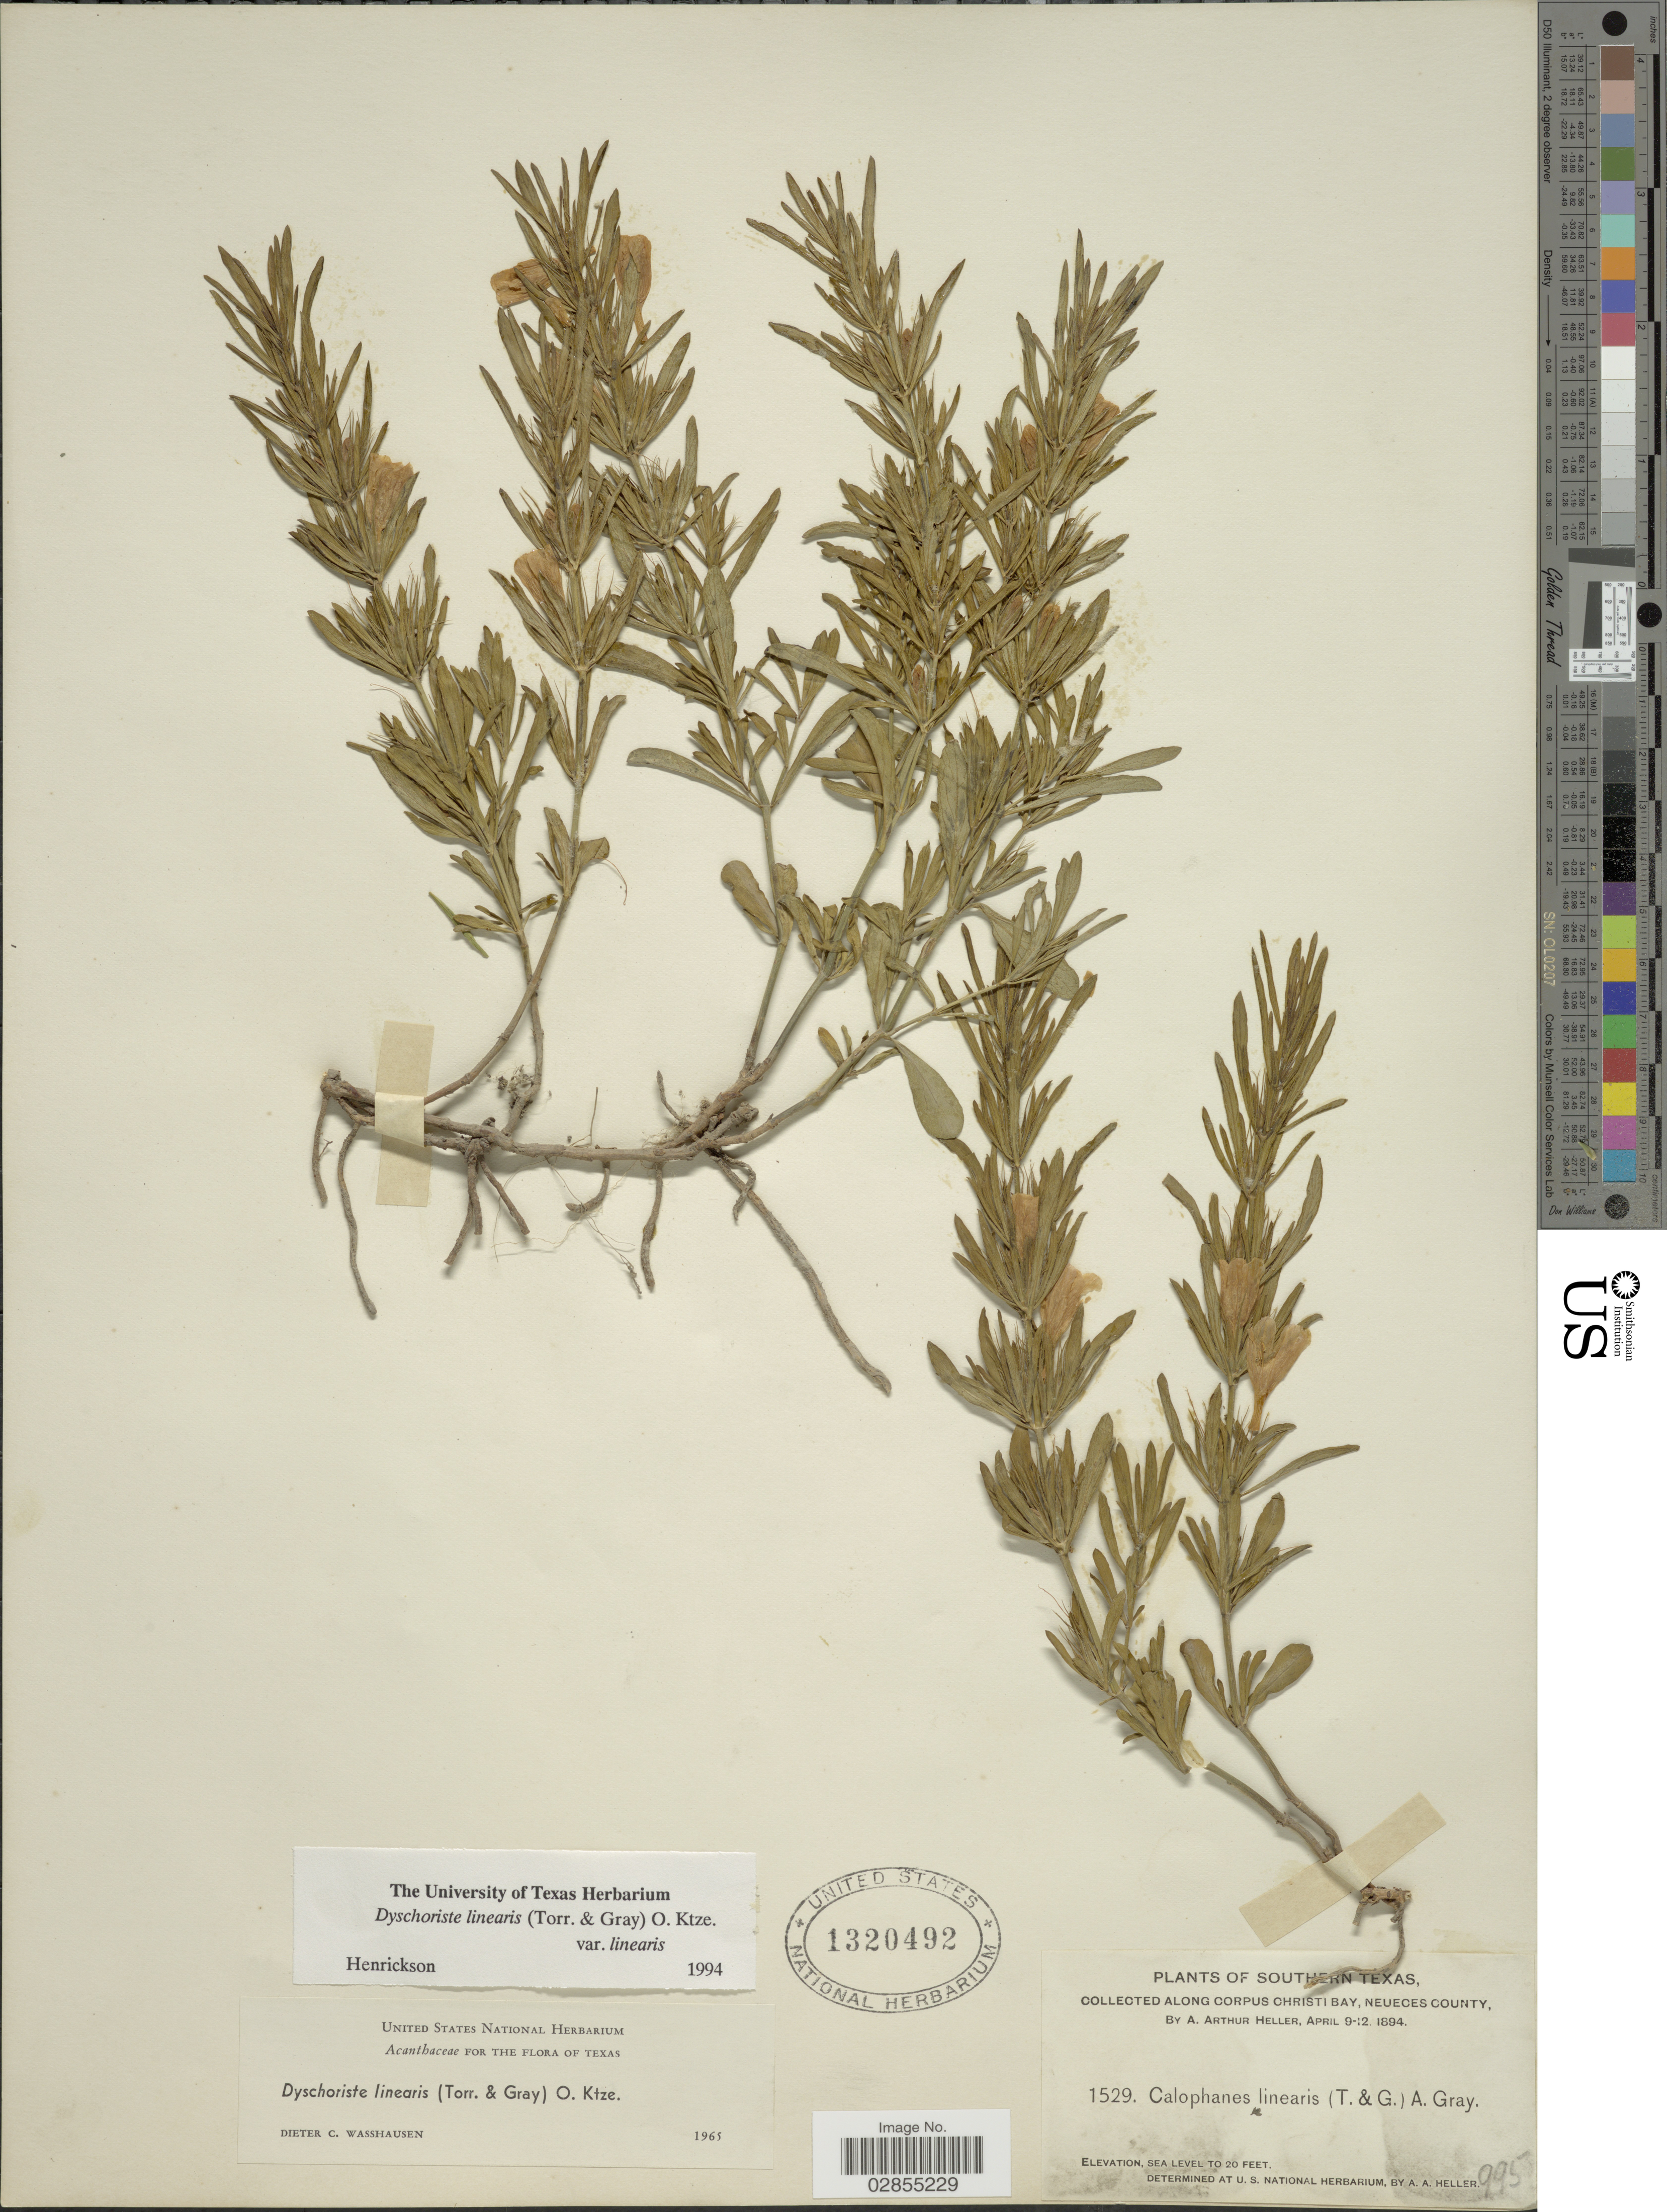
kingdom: Plantae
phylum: Tracheophyta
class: Magnoliopsida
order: Lamiales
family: Acanthaceae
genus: Dyschoriste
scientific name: Dyschoriste linearis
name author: (Torr. & A. Gray) Kuntze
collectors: A. A. Heller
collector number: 1529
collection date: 1894-04-09/1894-04-12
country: United States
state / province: Texas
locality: Southern Texas. Along Corpus Christi Bay, Neueces County.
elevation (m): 0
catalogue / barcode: US 1320492